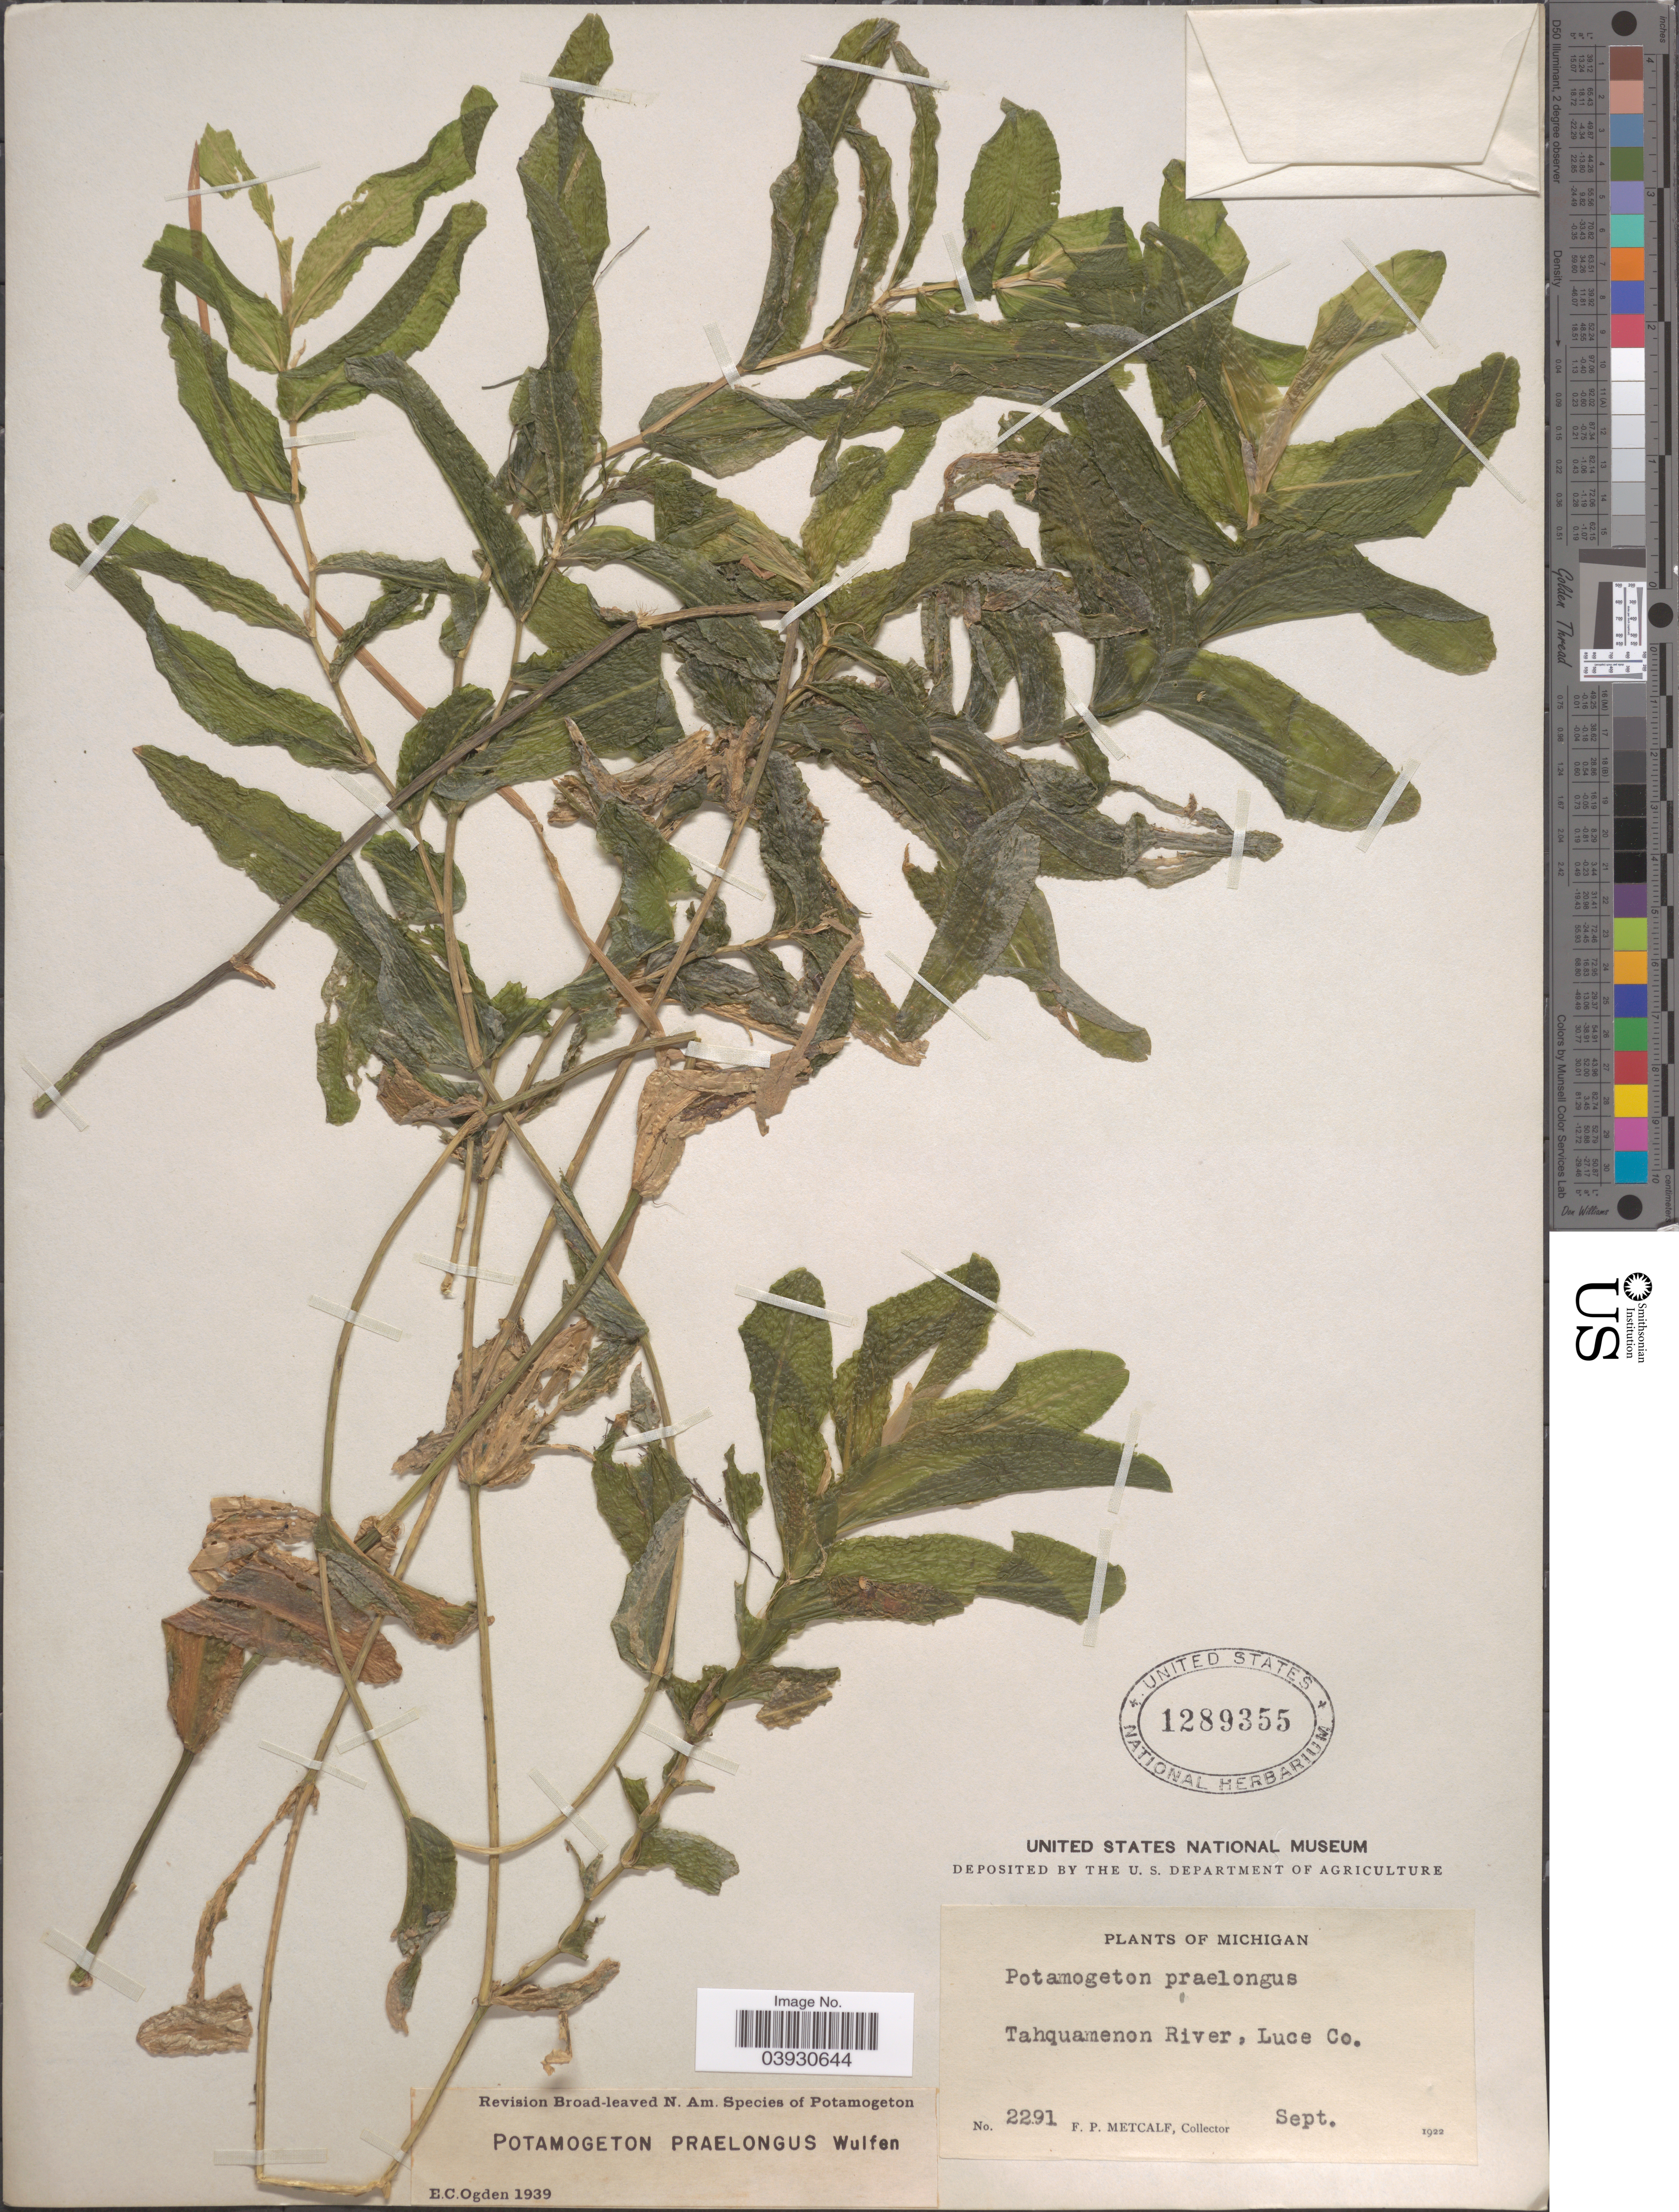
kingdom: Plantae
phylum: Tracheophyta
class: Liliopsida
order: Alismatales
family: Potamogetonaceae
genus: Potamogeton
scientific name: Potamogeton praelongus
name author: Wulfen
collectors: F. Metcalf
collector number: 2291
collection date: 1922-09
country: United States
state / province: Michigan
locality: Tahquamenon River, Luce Co.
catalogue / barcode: US 1289355